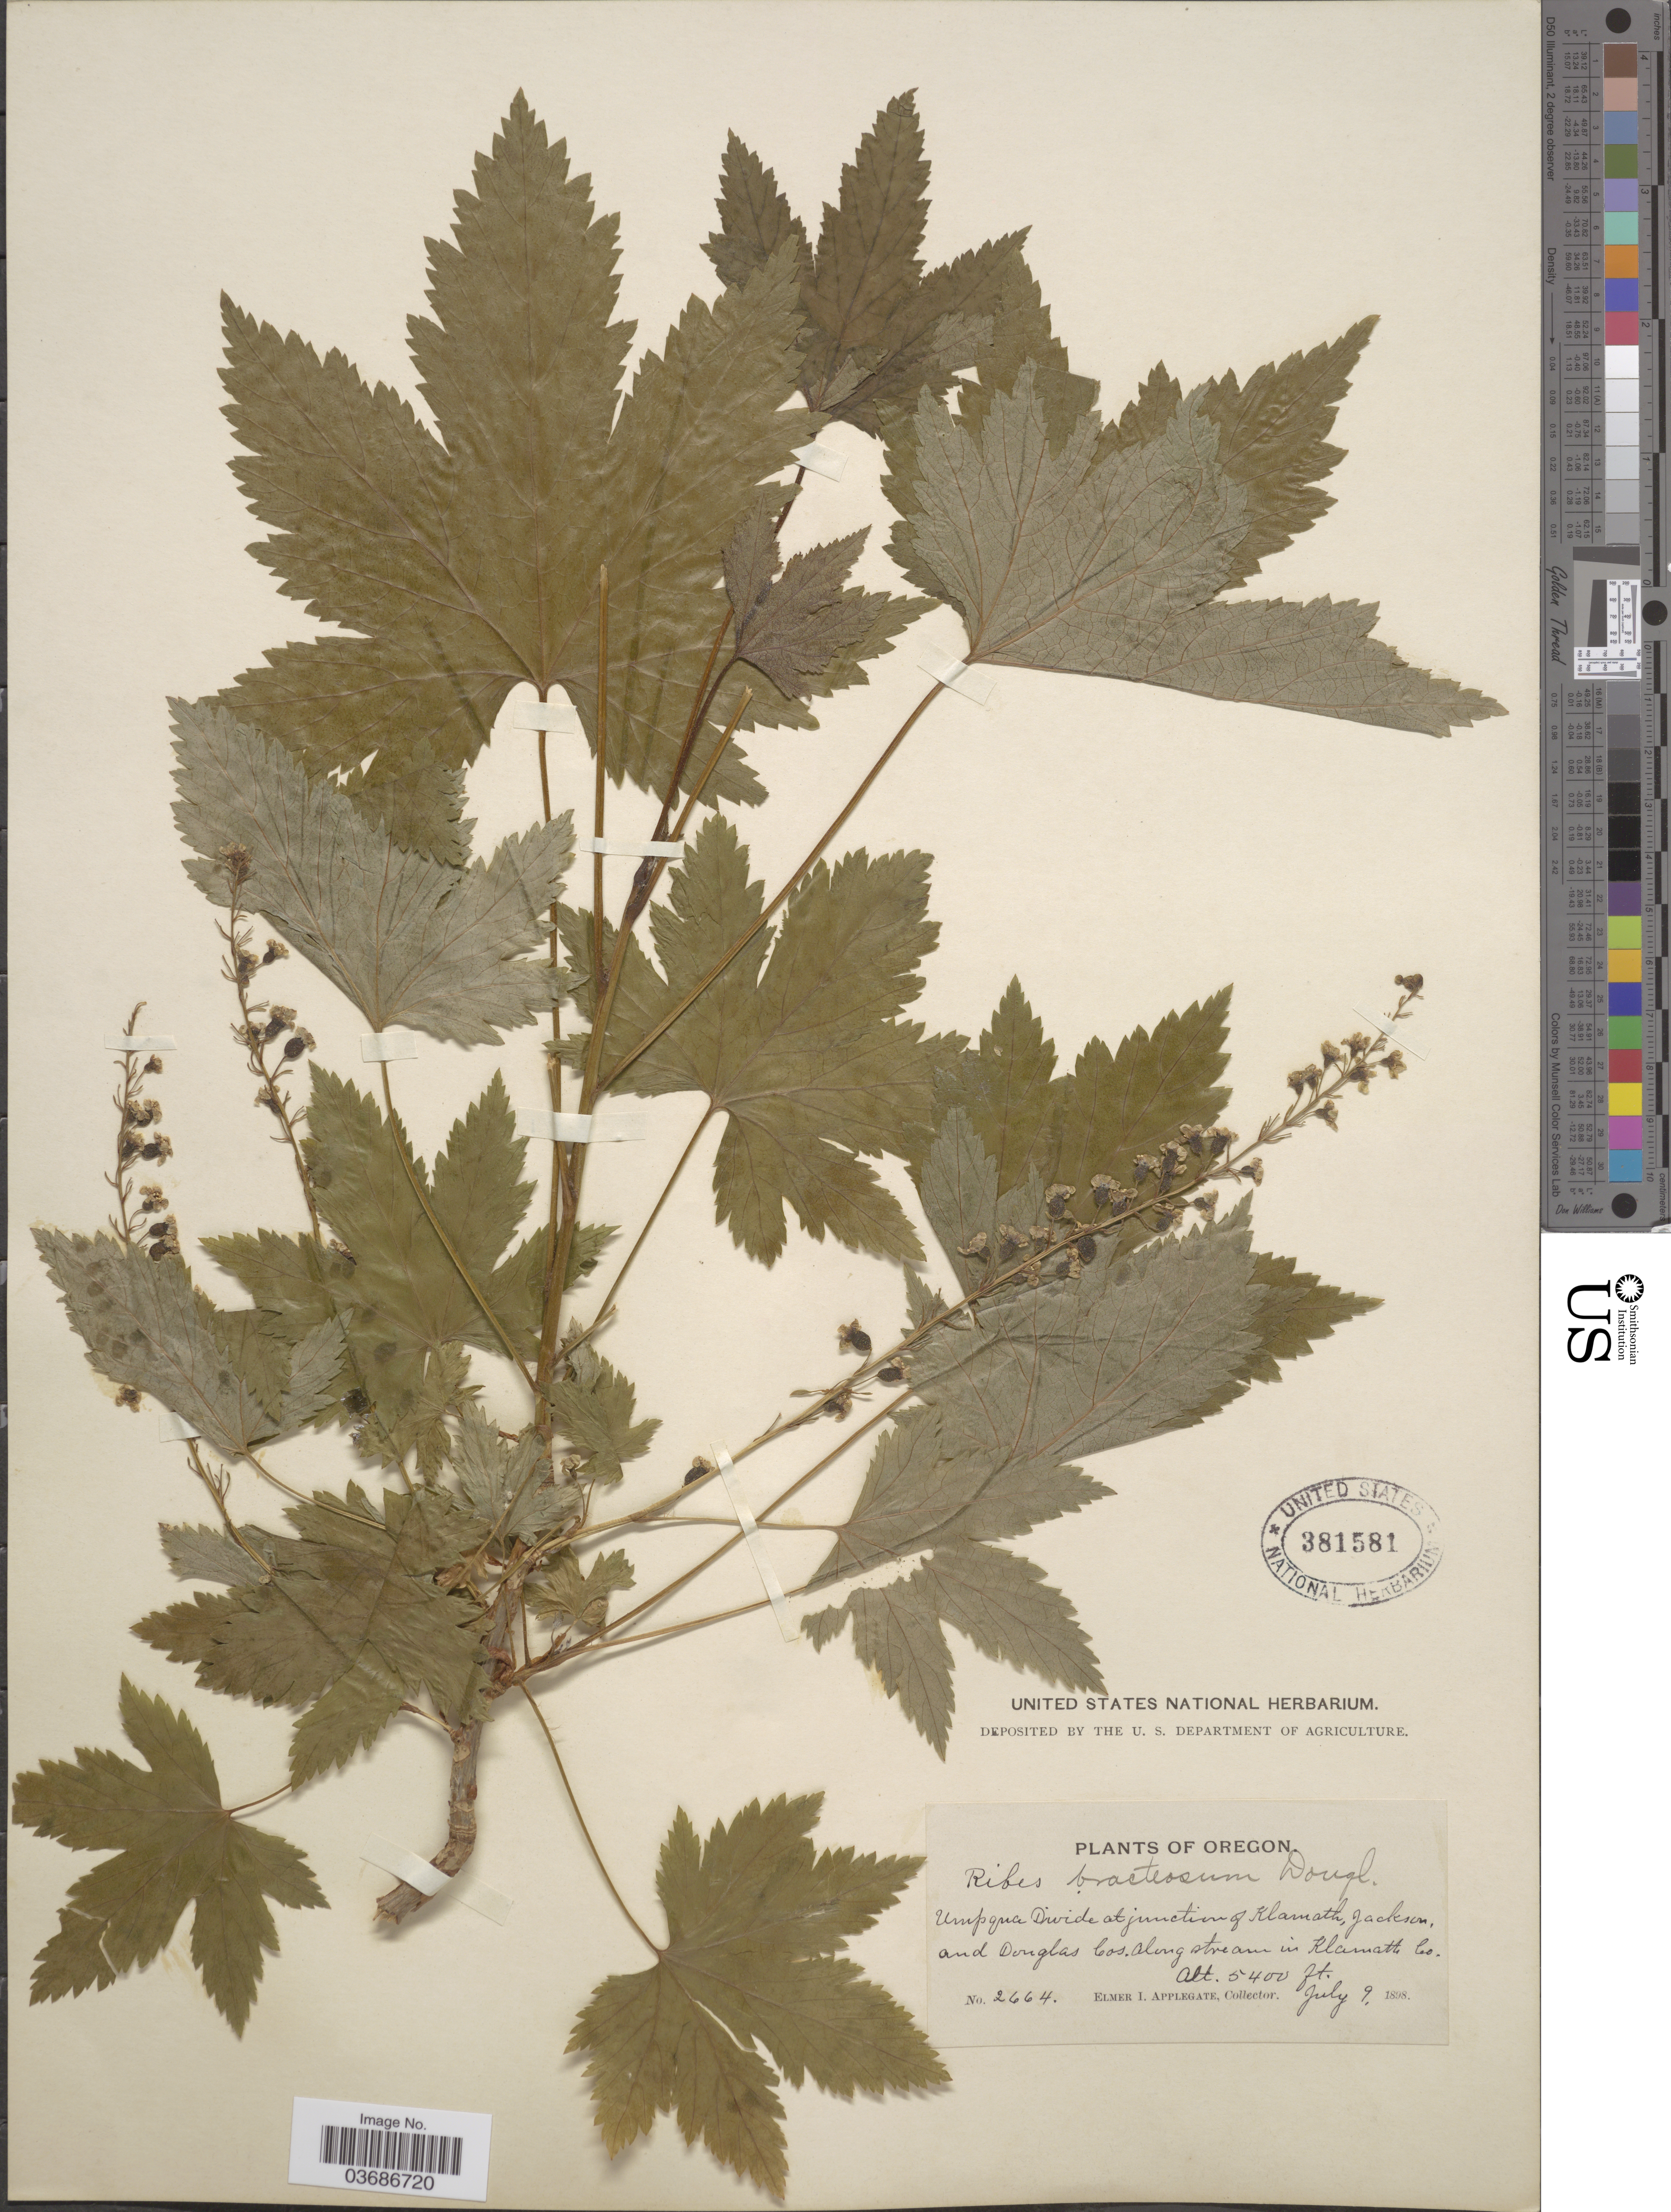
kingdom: Plantae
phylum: Tracheophyta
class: Magnoliopsida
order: Saxifragales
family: Grossulariaceae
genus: Ribes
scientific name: Ribes bracteosum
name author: Douglas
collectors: E. I. Applegate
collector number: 2664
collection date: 1898-07-09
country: United States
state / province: Oregon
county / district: Klamath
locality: Umpqua Divide at junction of Klamath, Jackson, and Douglas Cos. Along stream in Klamath Co.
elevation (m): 1646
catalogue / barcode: US 381581